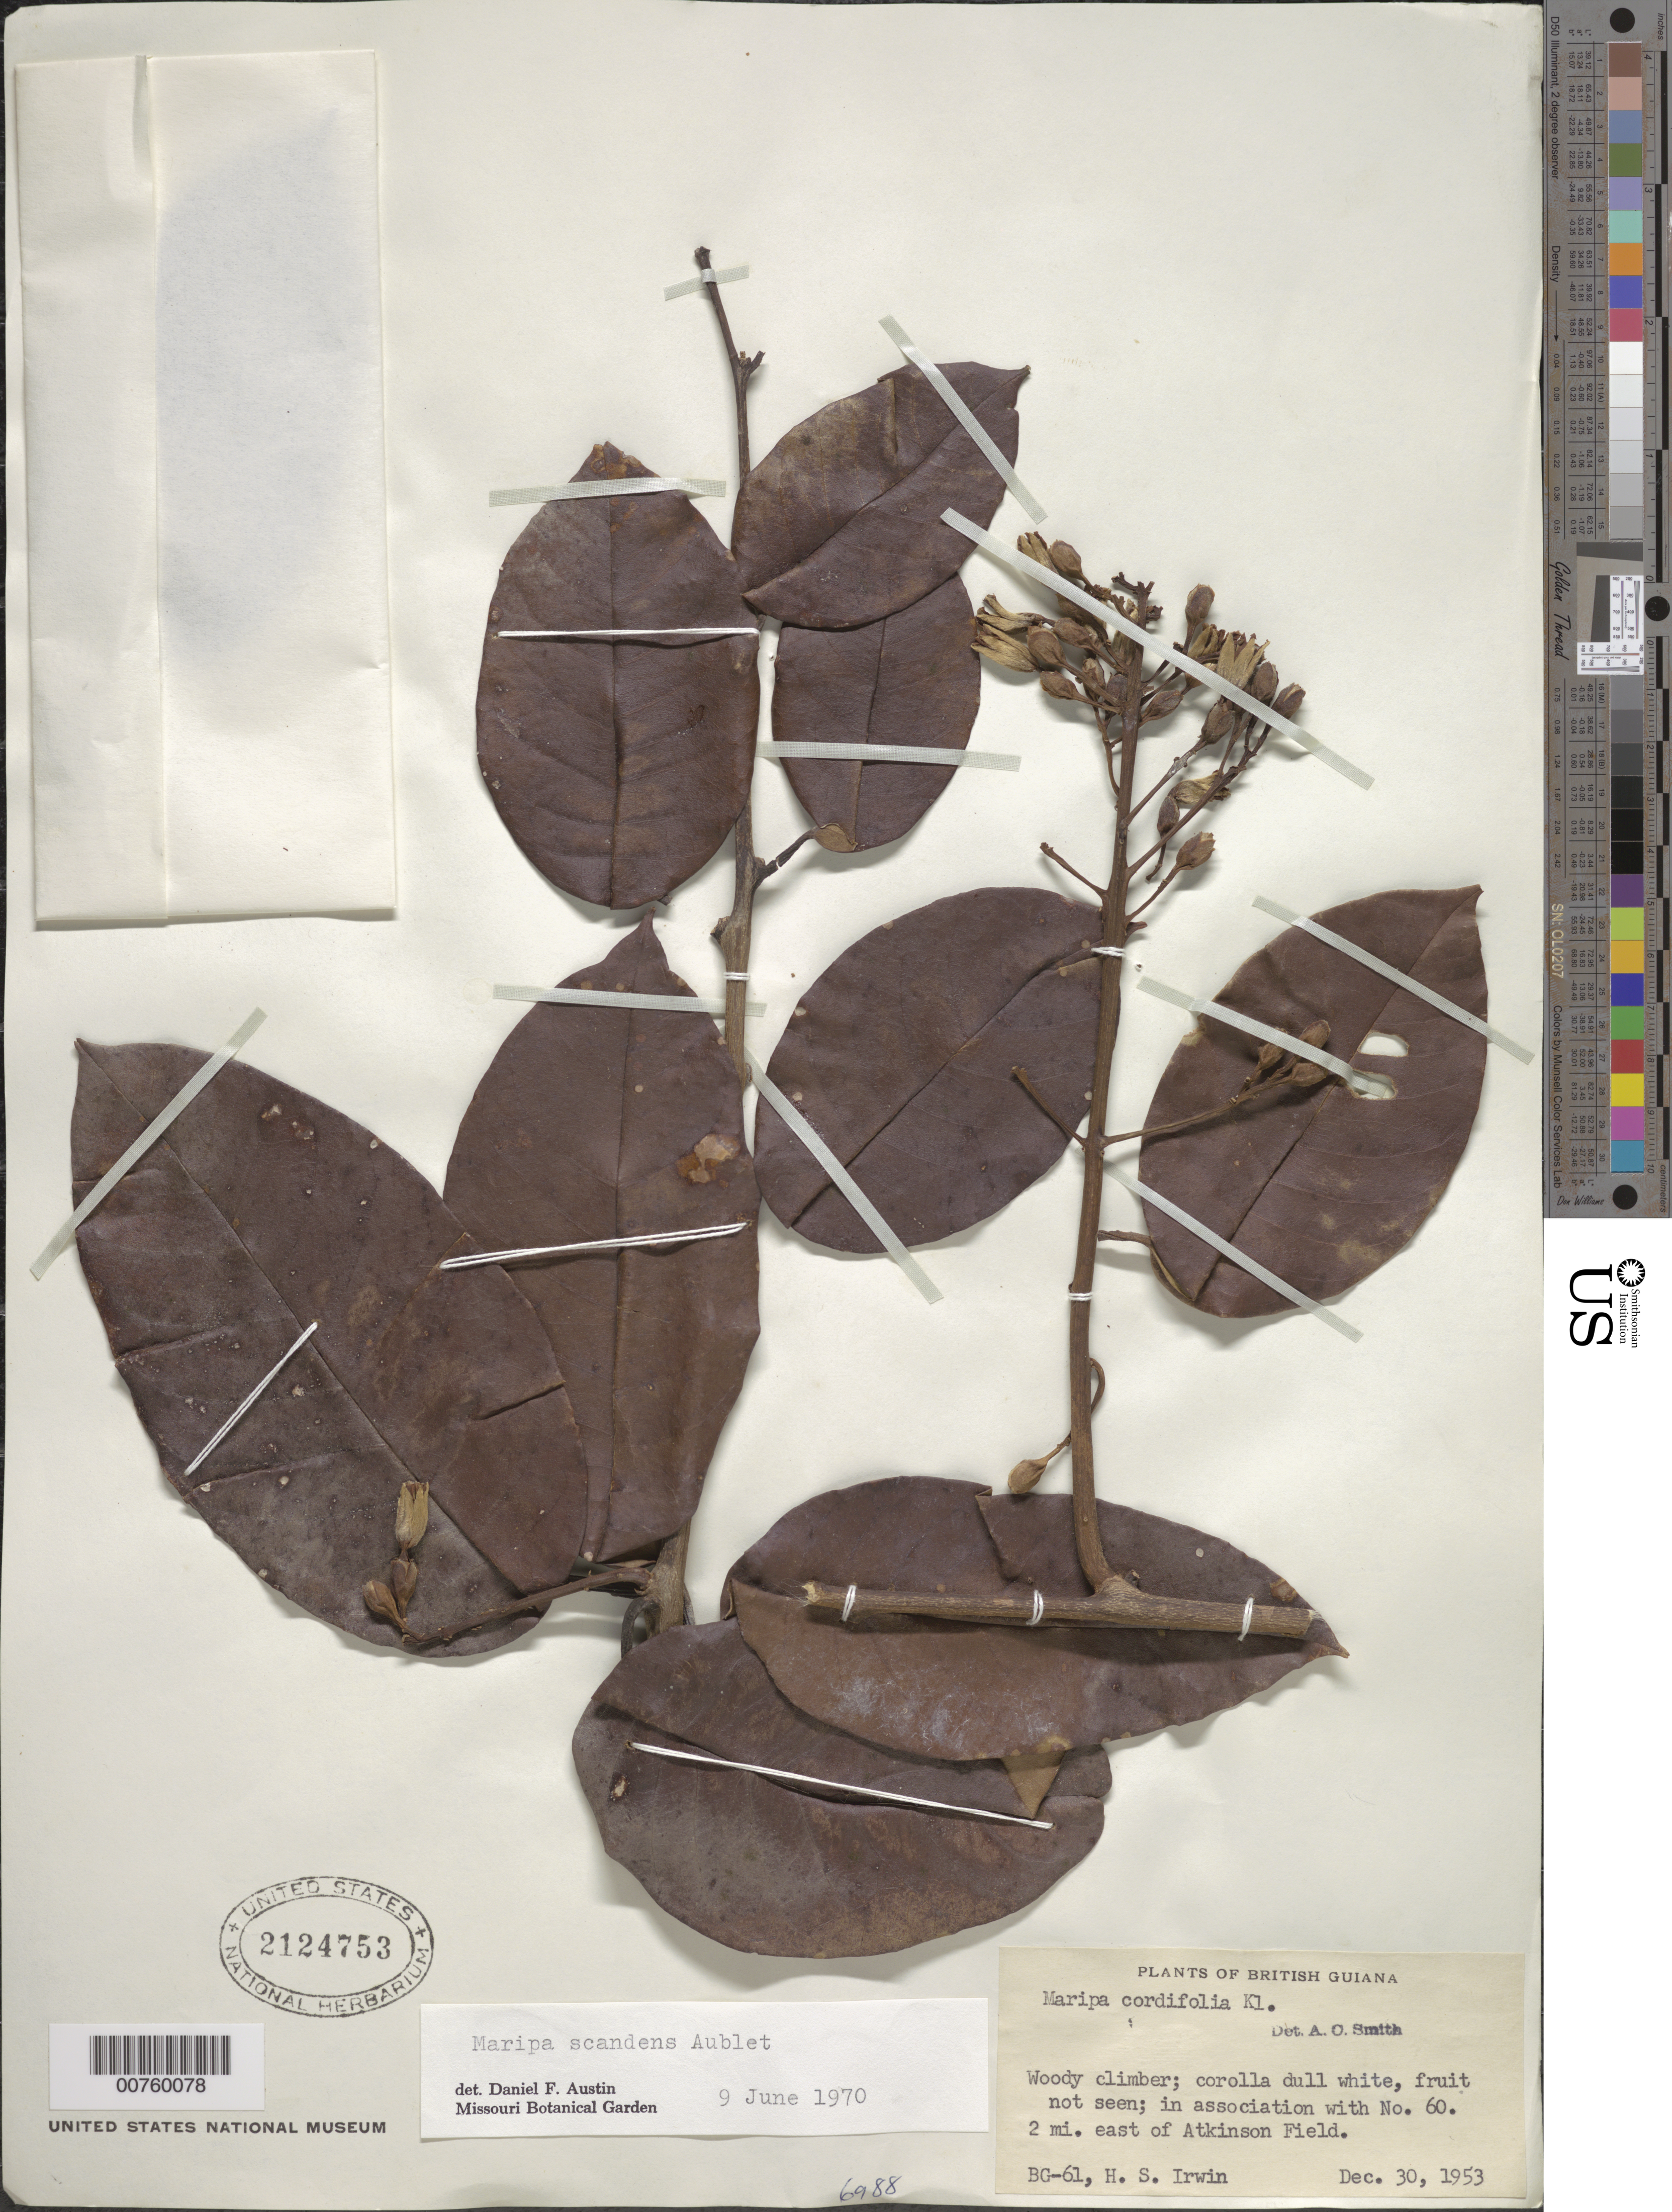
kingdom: Plantae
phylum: Tracheophyta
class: Magnoliopsida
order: Solanales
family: Convolvulaceae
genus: Maripa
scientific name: Maripa scandens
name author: Aubl.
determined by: Austin, D. F.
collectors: H. Irwin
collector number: BG 61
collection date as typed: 30-Dec-53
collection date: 1953-12-30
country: Guyana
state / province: Demerara-Mahaica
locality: Atkinson Field, 2 mi. E of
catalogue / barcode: US 2124753